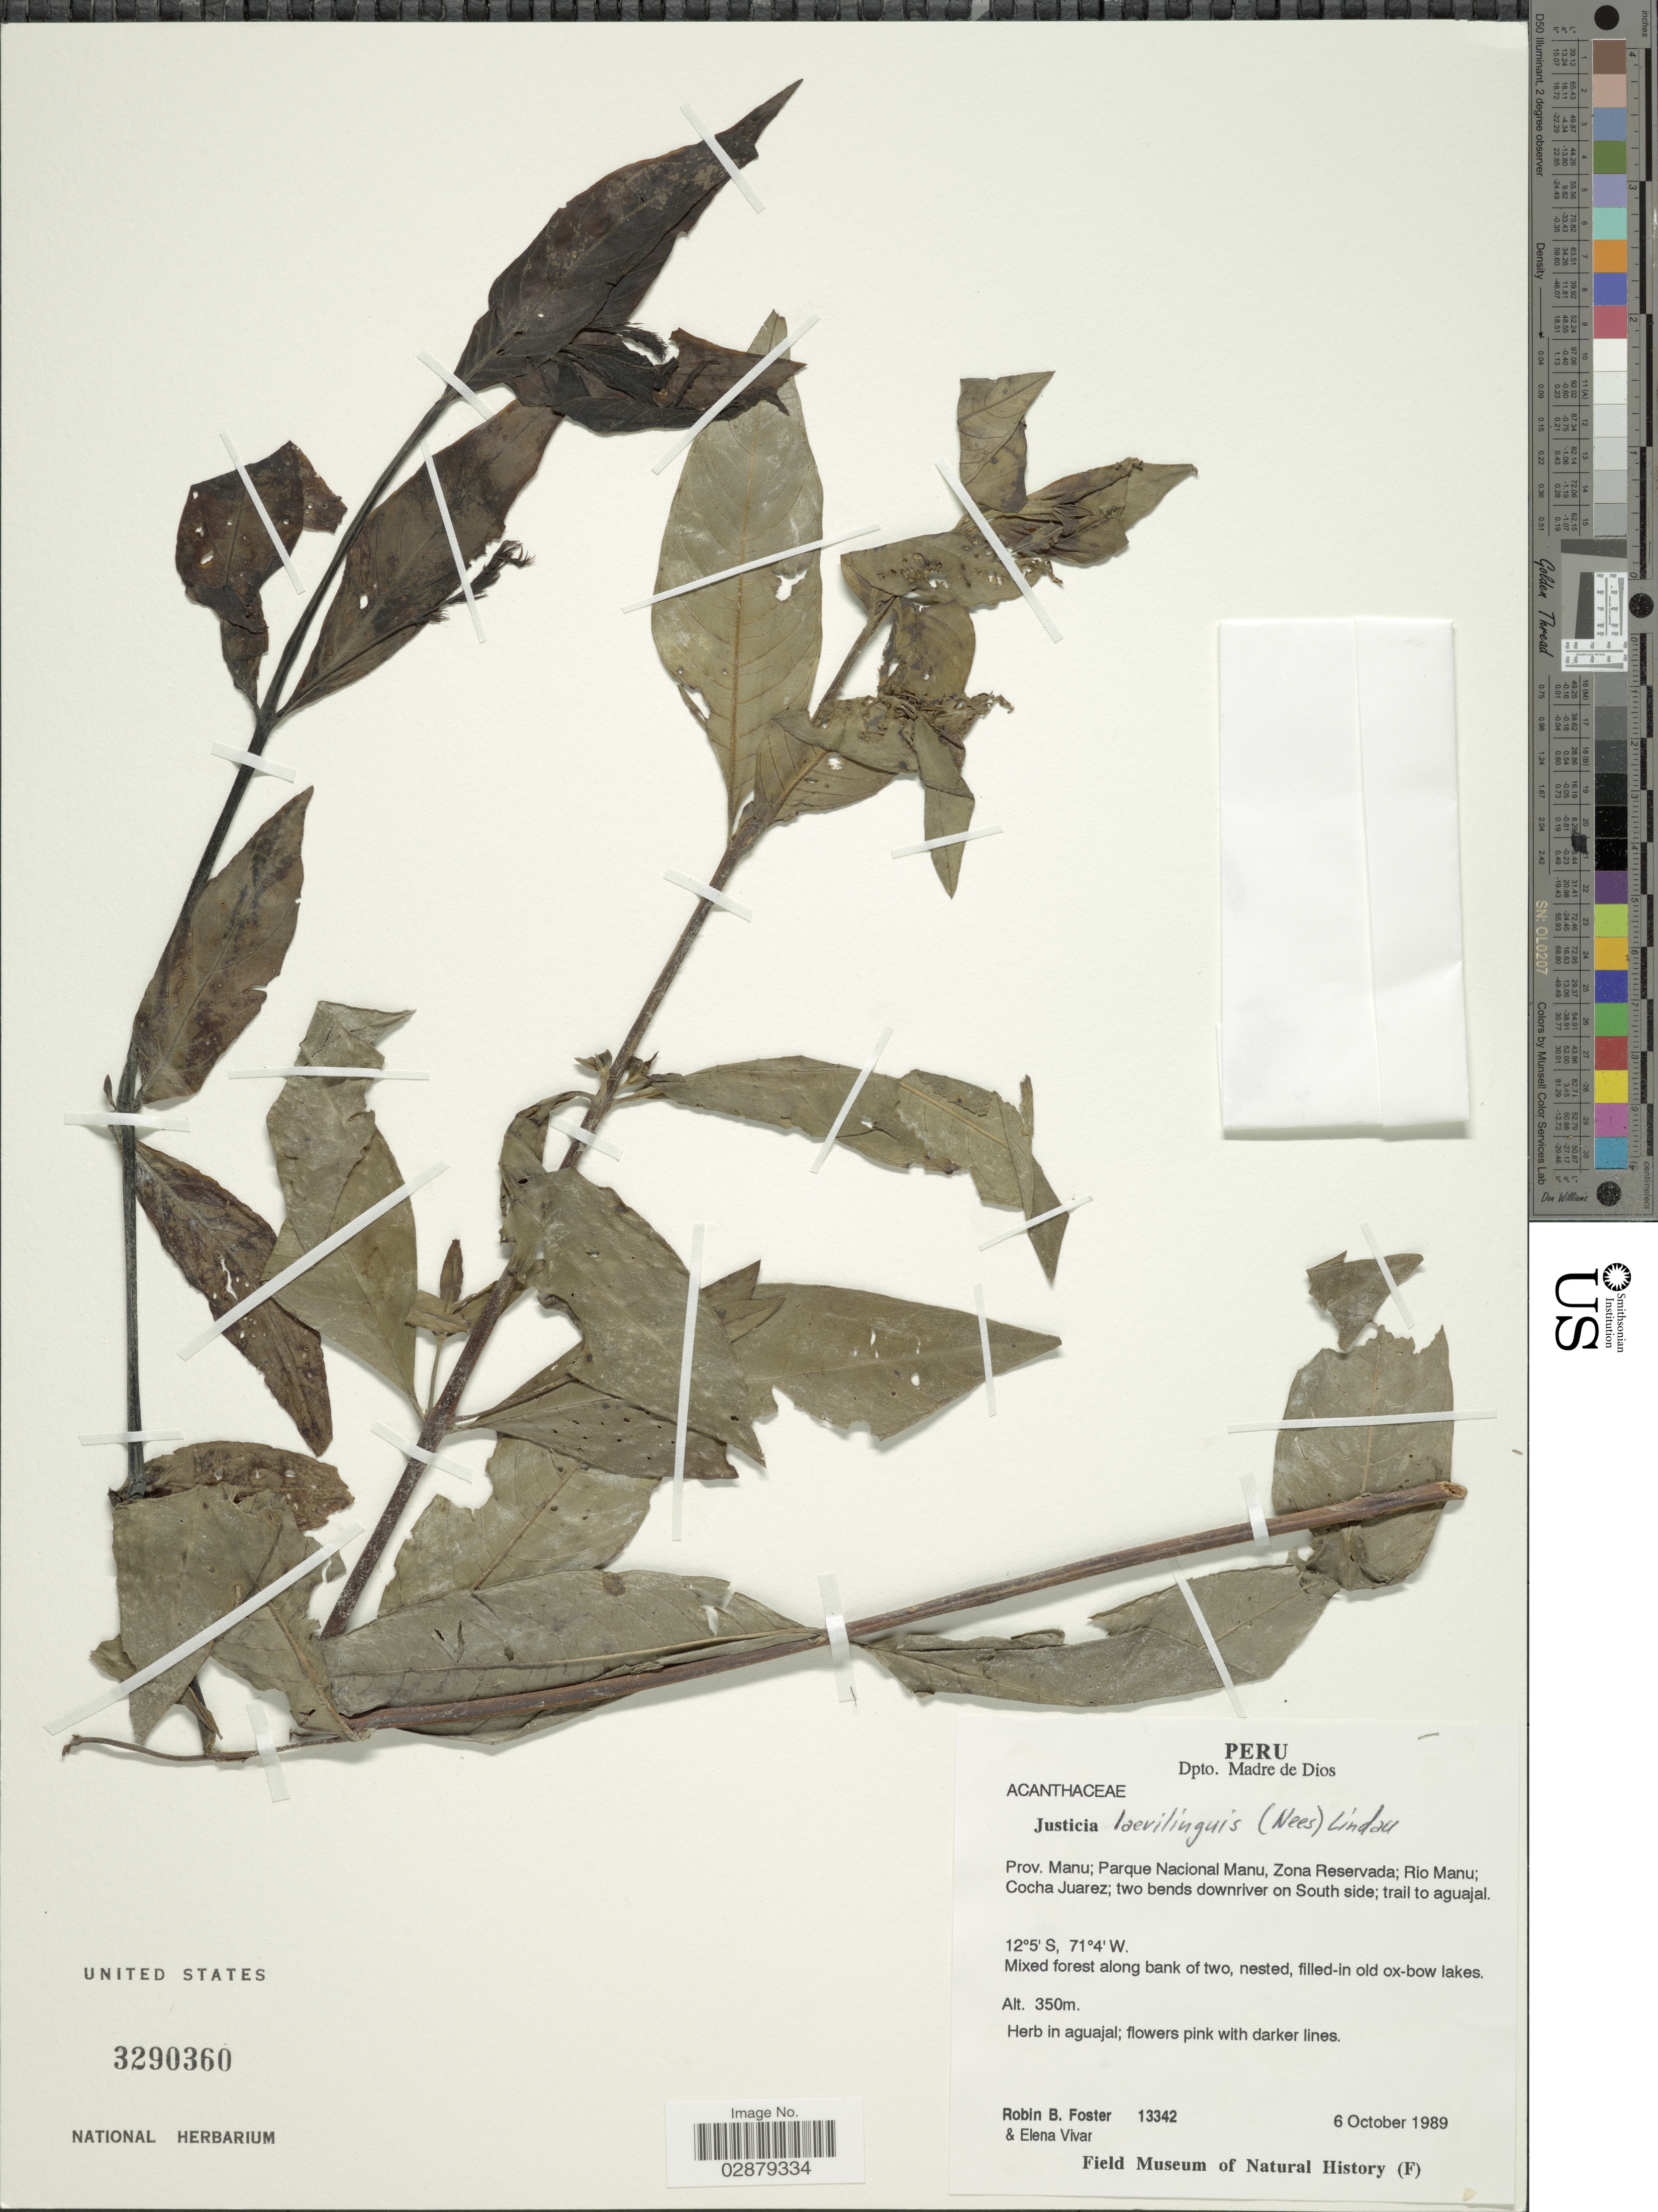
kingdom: Plantae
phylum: Tracheophyta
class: Magnoliopsida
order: Lamiales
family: Acanthaceae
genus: Justicia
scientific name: Justicia laevilinguis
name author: (Nees) Lindau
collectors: R. B. Foster & E. Vivar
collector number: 13342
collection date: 1989-10-06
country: Peru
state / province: Madre de Dios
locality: Dpto. Madre de Dios. Prov. Manu; Parque Nacional Manu, Zona Reservada; Rio Manu; Cocha Juarez; two bends downriver on South side; trail to aguajal.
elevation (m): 350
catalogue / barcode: US 3290360